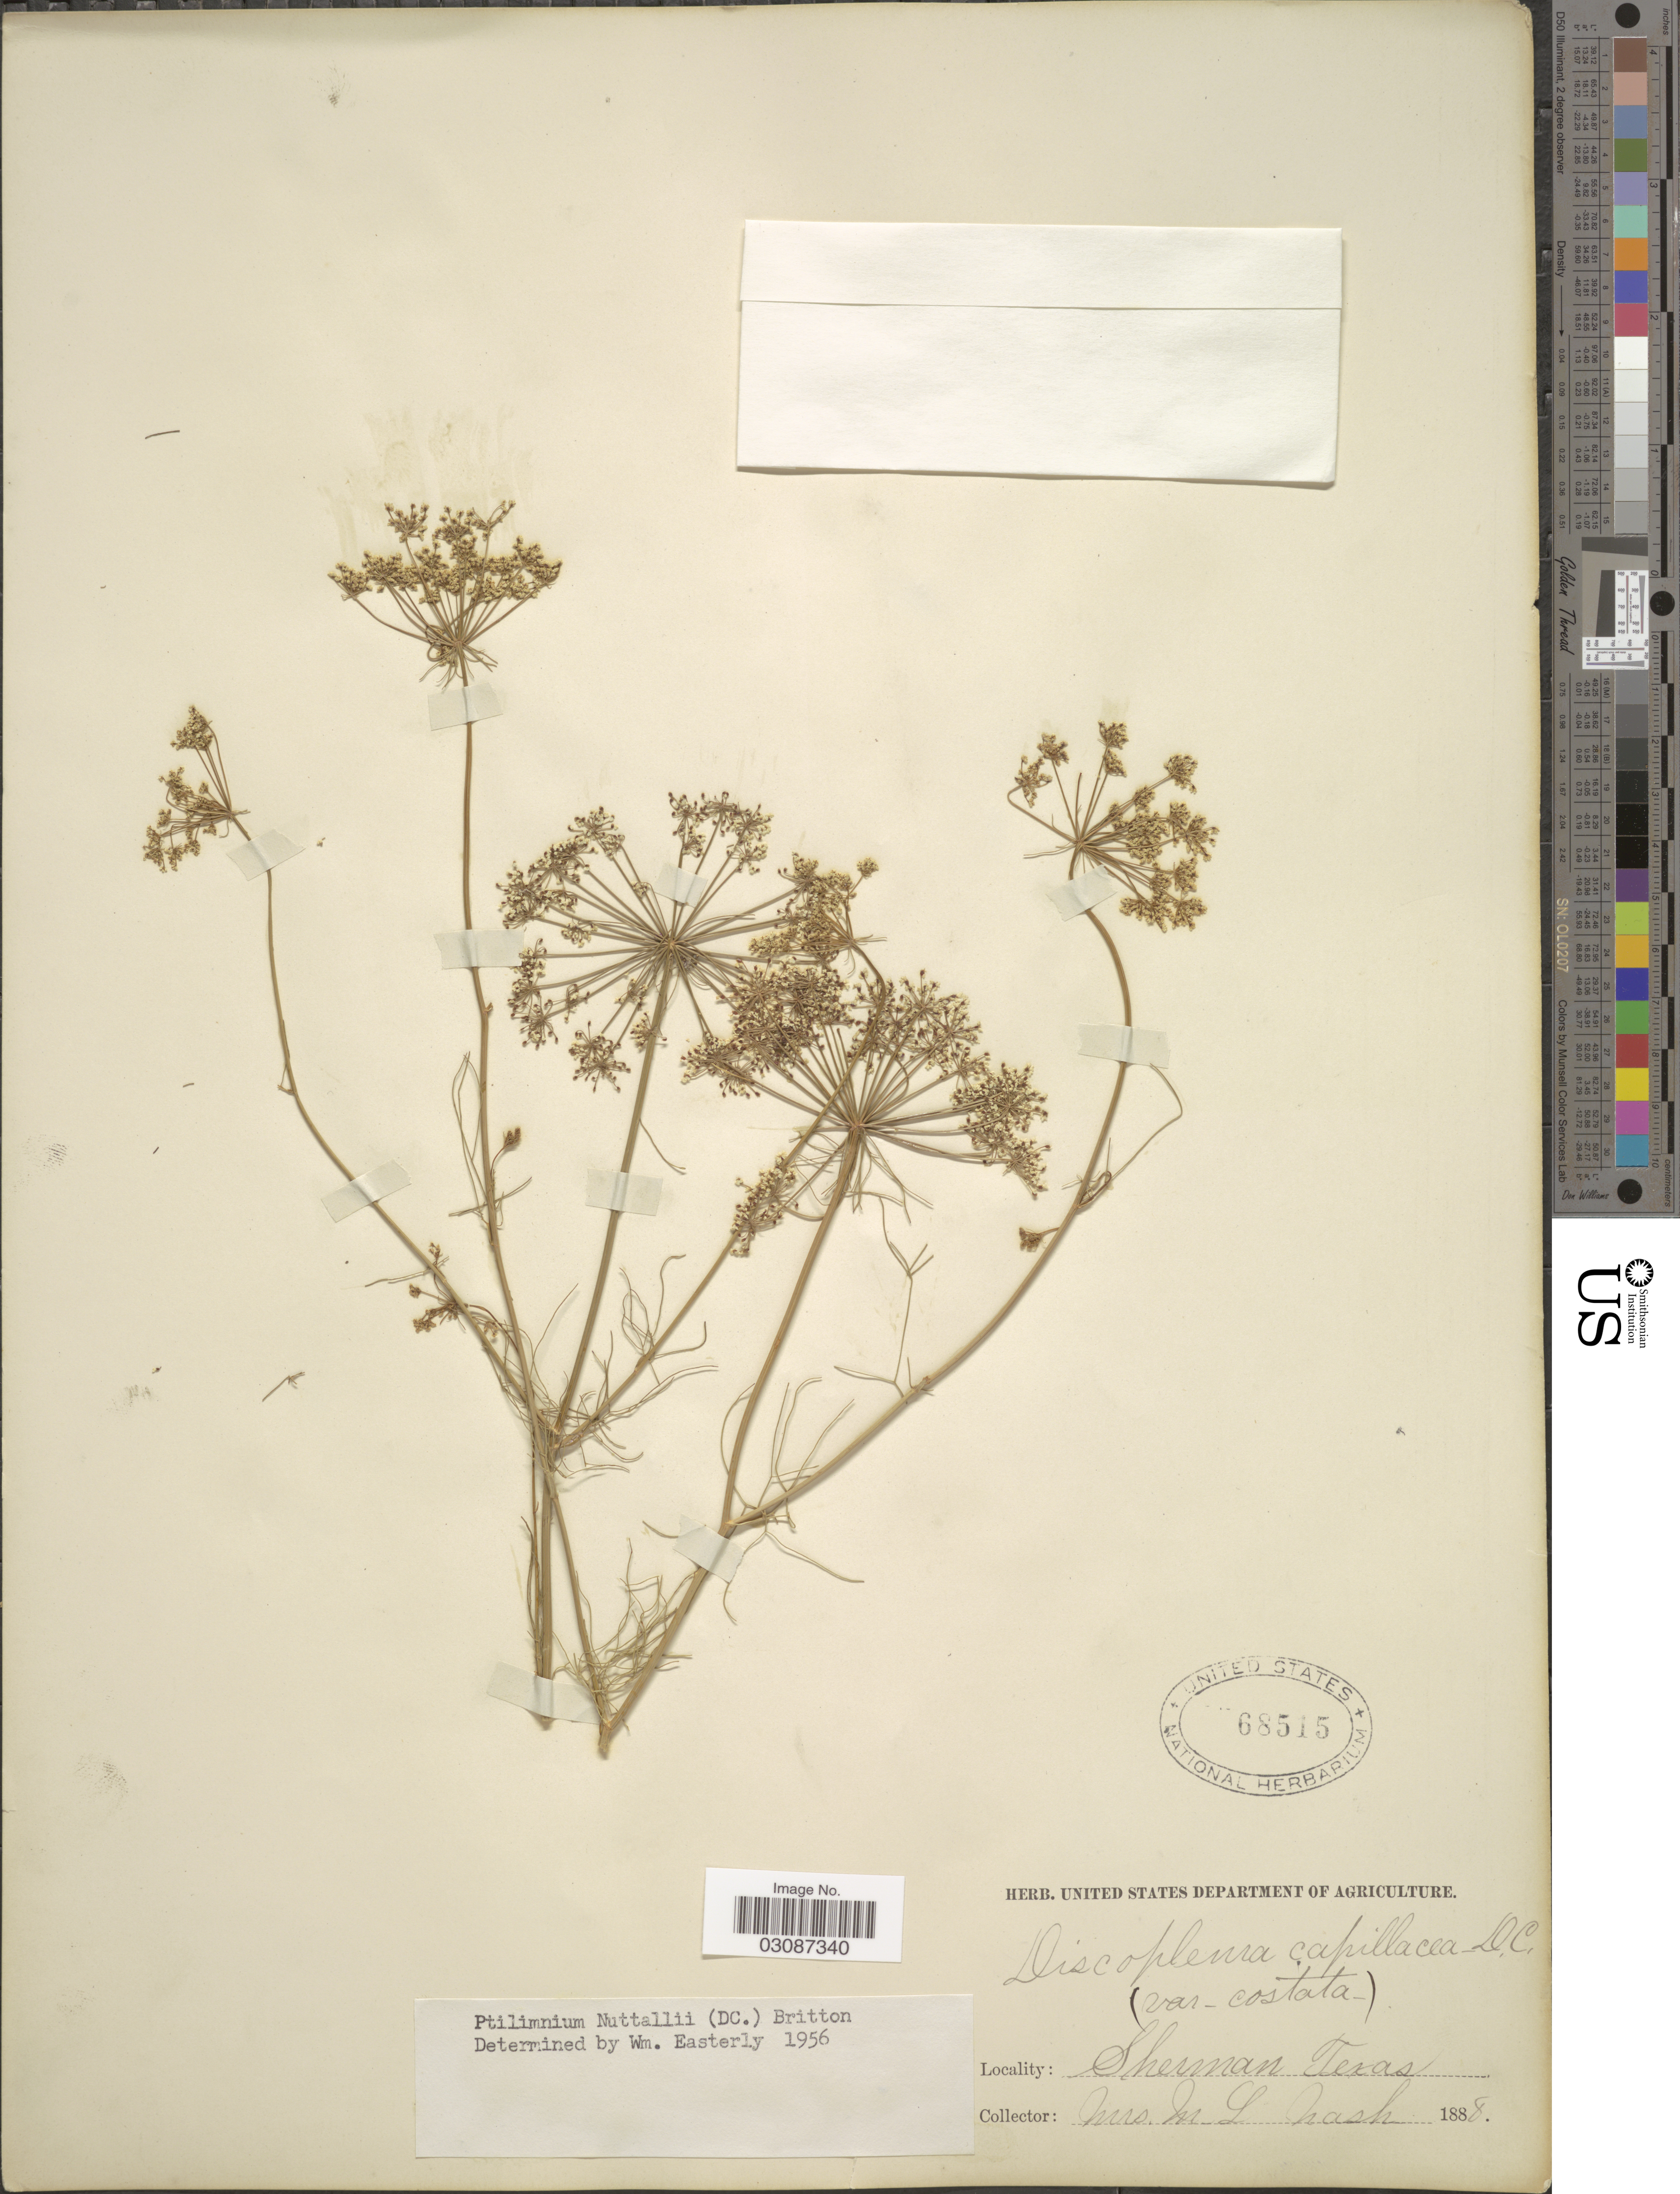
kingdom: Plantae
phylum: Tracheophyta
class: Magnoliopsida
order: Apiales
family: Apiaceae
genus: Ptilimnium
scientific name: Ptilimnium nuttallii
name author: (DC.) Britton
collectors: M. L. Nash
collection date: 1888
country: United States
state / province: Texas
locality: Sherman.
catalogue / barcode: US 68515